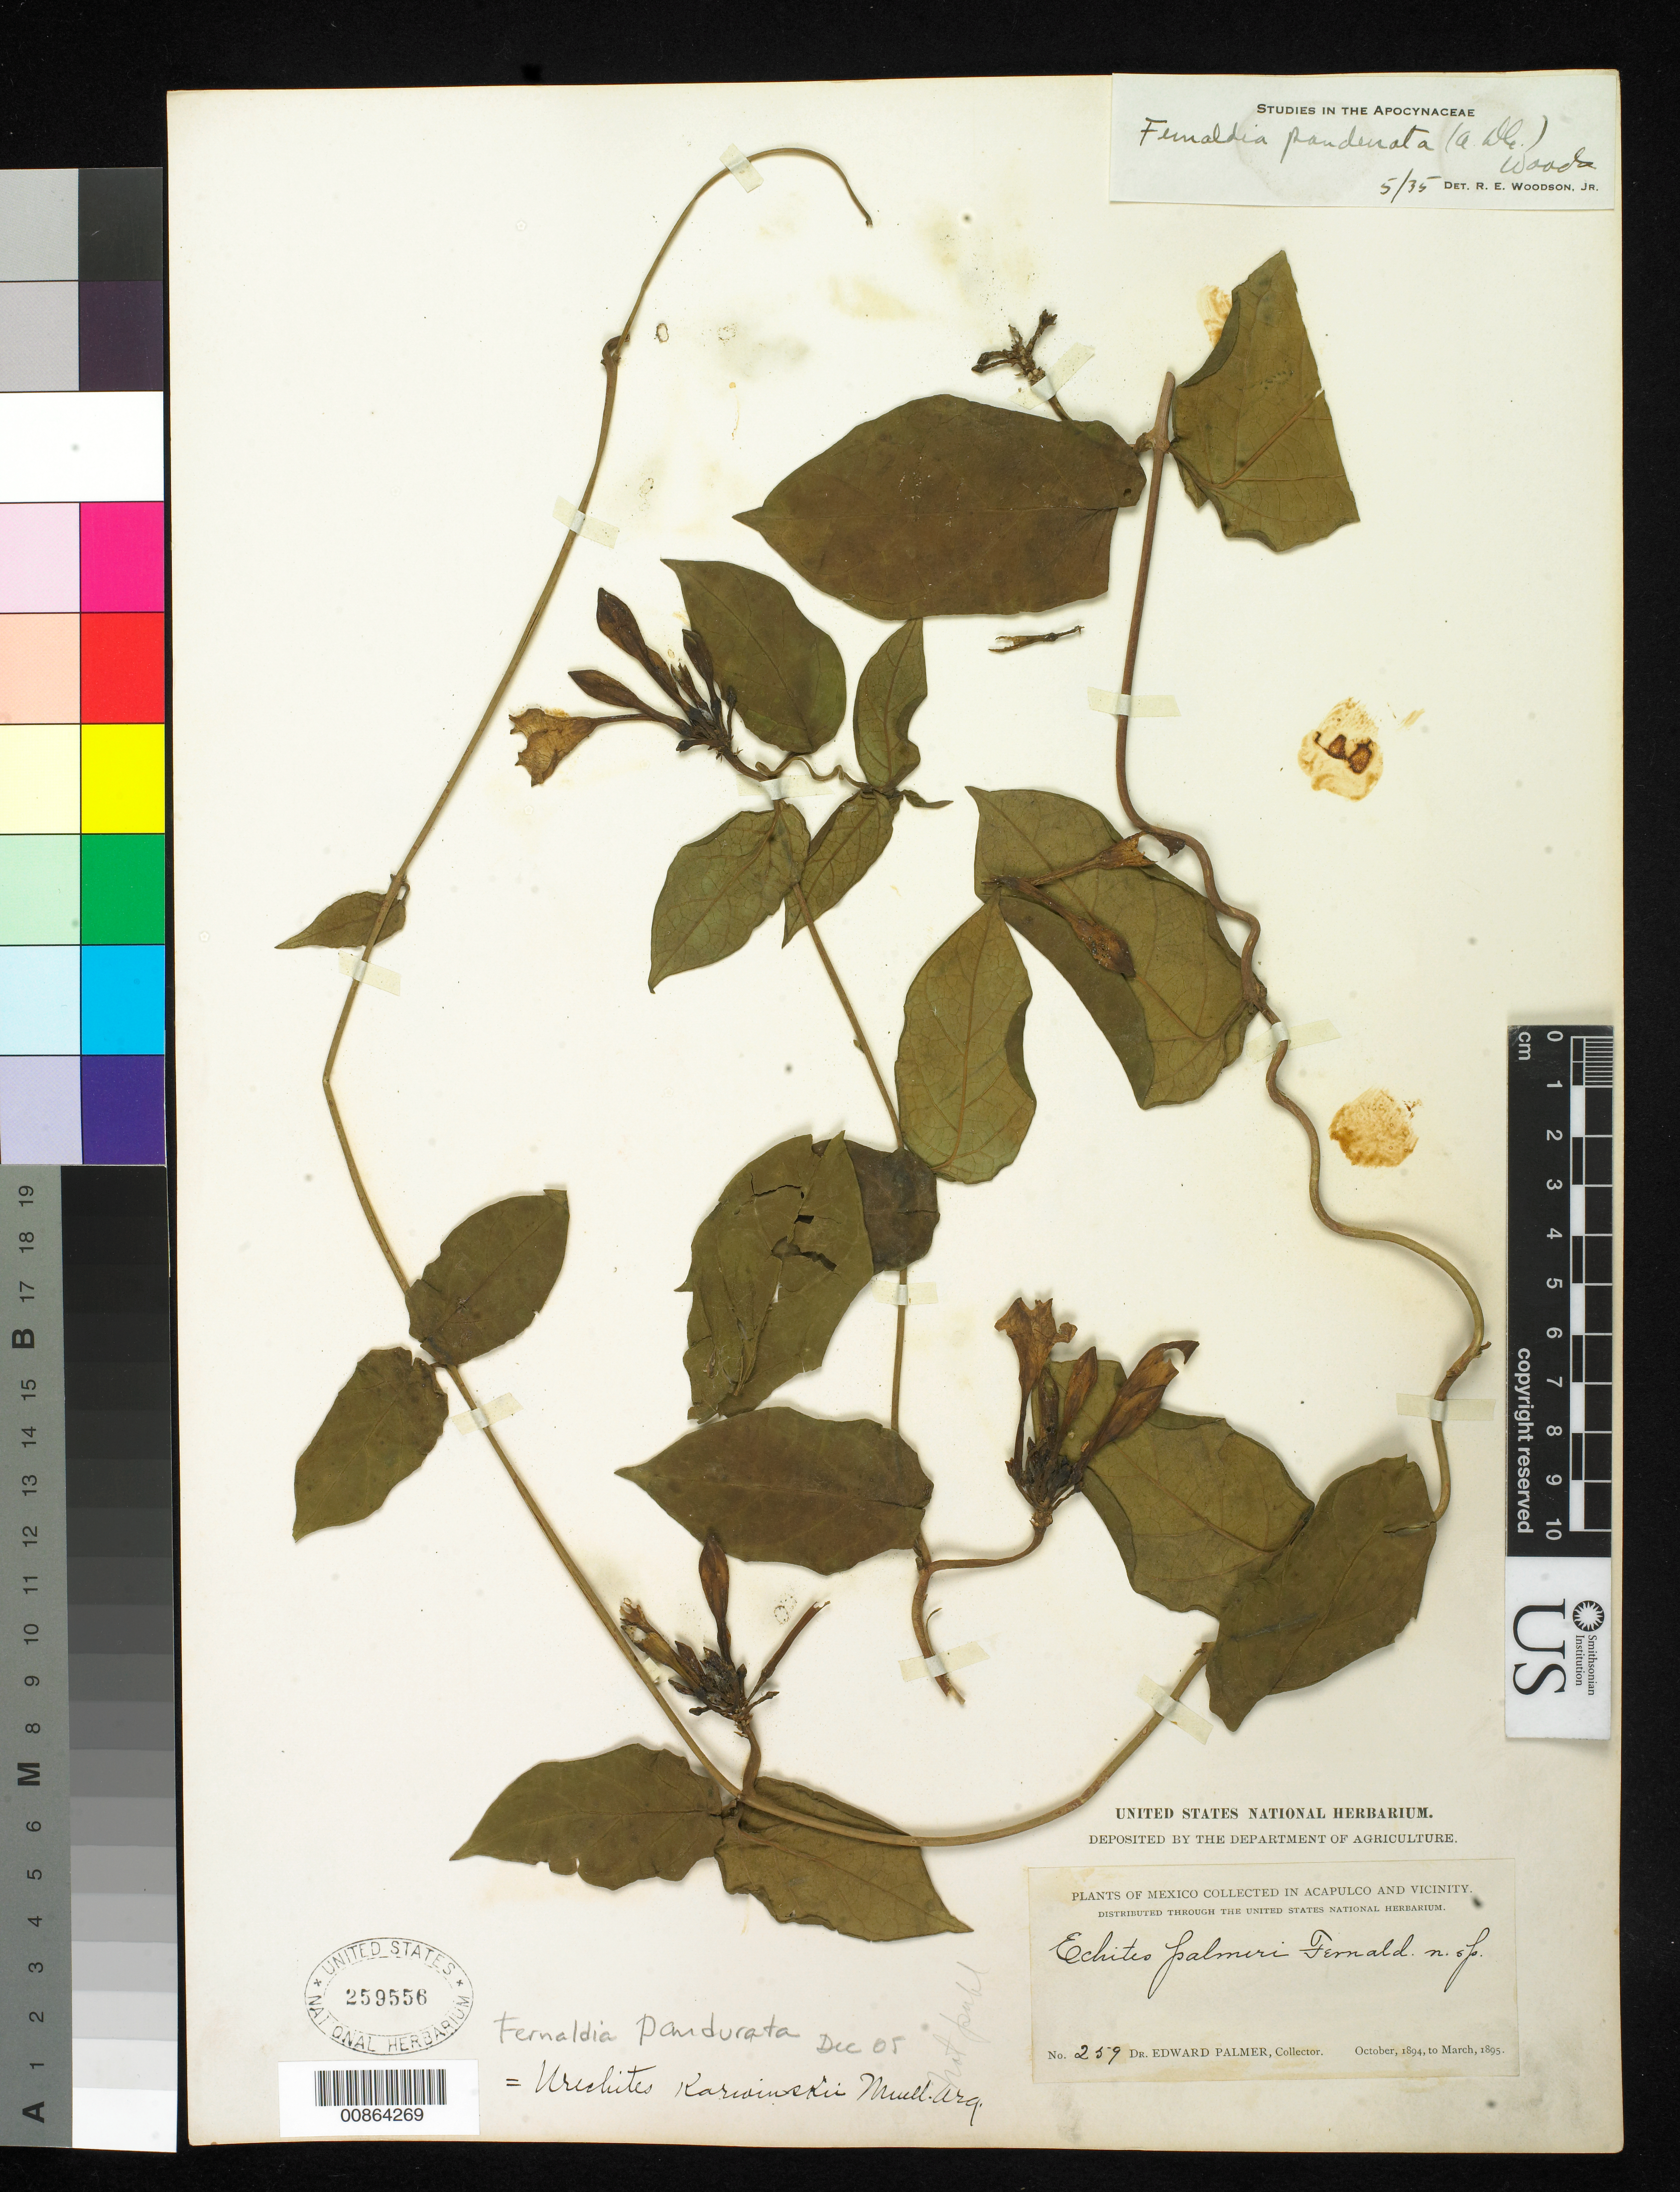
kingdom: Plantae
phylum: Tracheophyta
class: Magnoliopsida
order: Gentianales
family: Apocynaceae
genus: Fernaldia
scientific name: Fernaldia pandurata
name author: (A. DC.) Woodson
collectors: E. Palmer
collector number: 259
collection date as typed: Oct 1894 to -- Mar 1895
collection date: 1894-10/1895-03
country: Mexico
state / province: Guerrero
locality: Acapulco, Guerrero and vicinity.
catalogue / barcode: US 259556